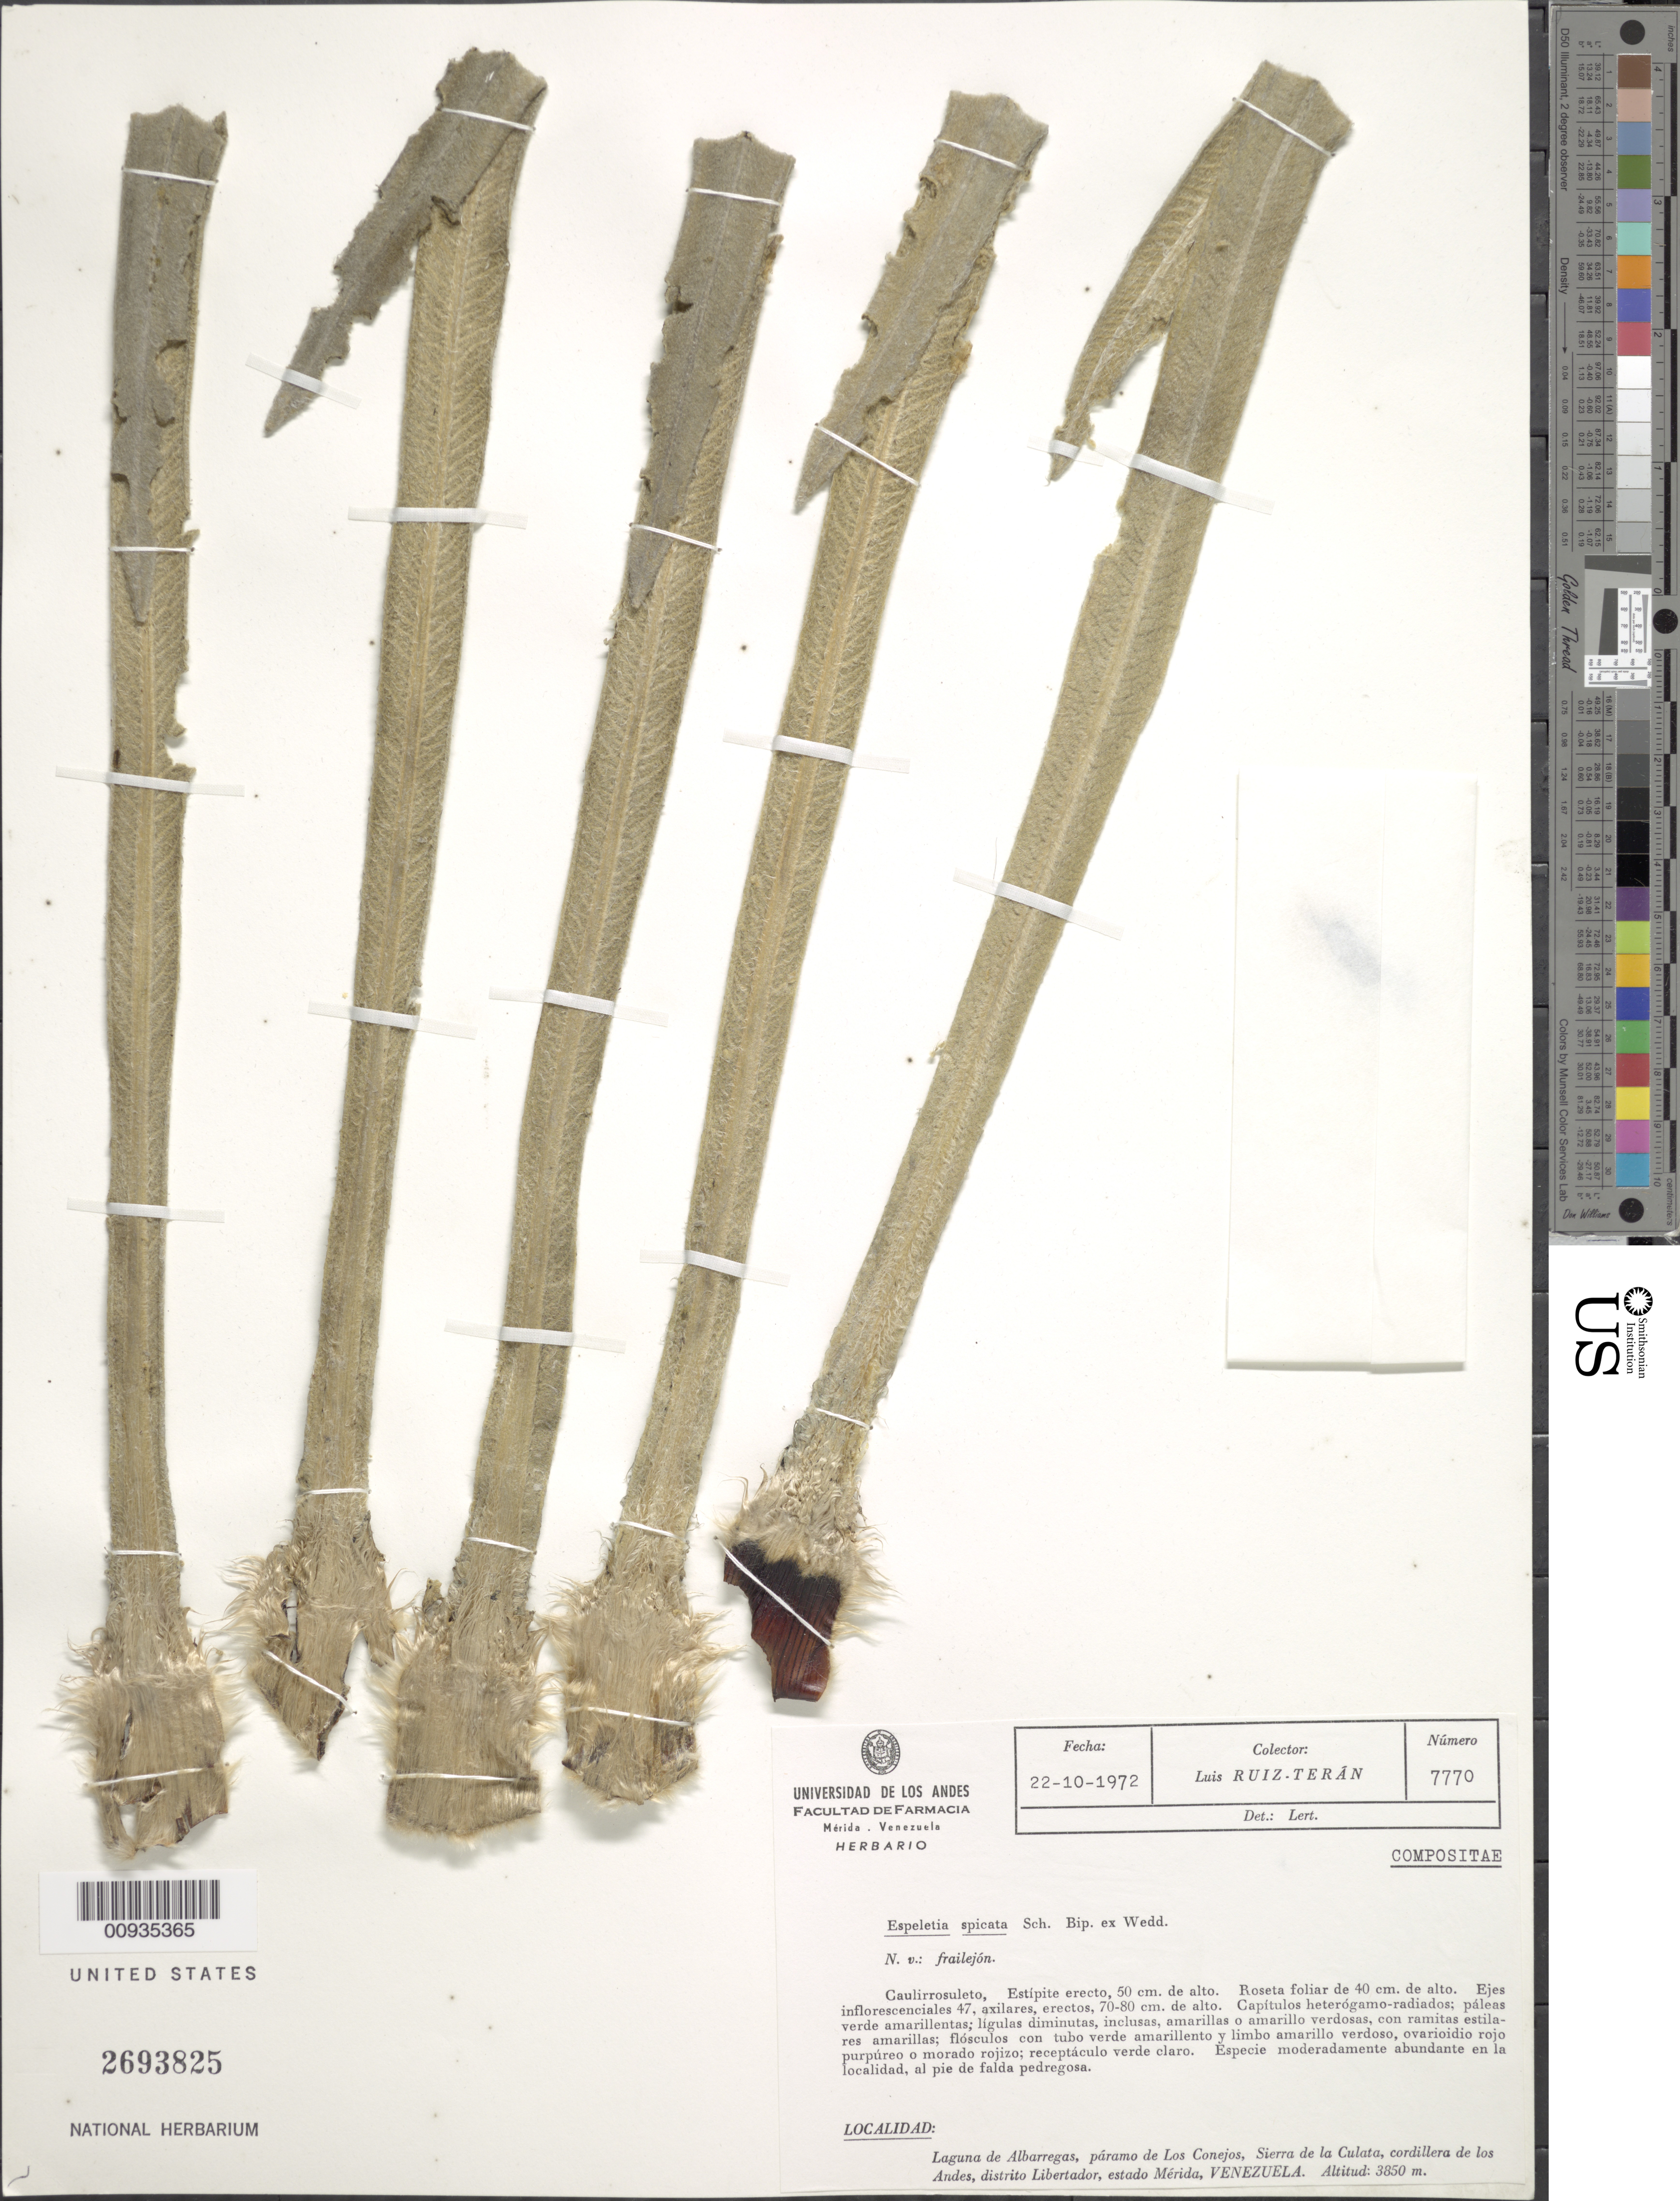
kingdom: Plantae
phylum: Tracheophyta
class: Magnoliopsida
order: Asterales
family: Asteraceae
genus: Coespeletia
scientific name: Coespeletia spicata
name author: (Sch. Bip. ex Wedd.) Cuatrec.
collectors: L. Teran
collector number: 7770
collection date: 1972-10-22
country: Venezuela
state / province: Mérida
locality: Laguna de Albarregas, paramo de Los Conejos, Sierra de la Culata, cordillera de los Andes, distrito Libertador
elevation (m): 3850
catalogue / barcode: US 2693825